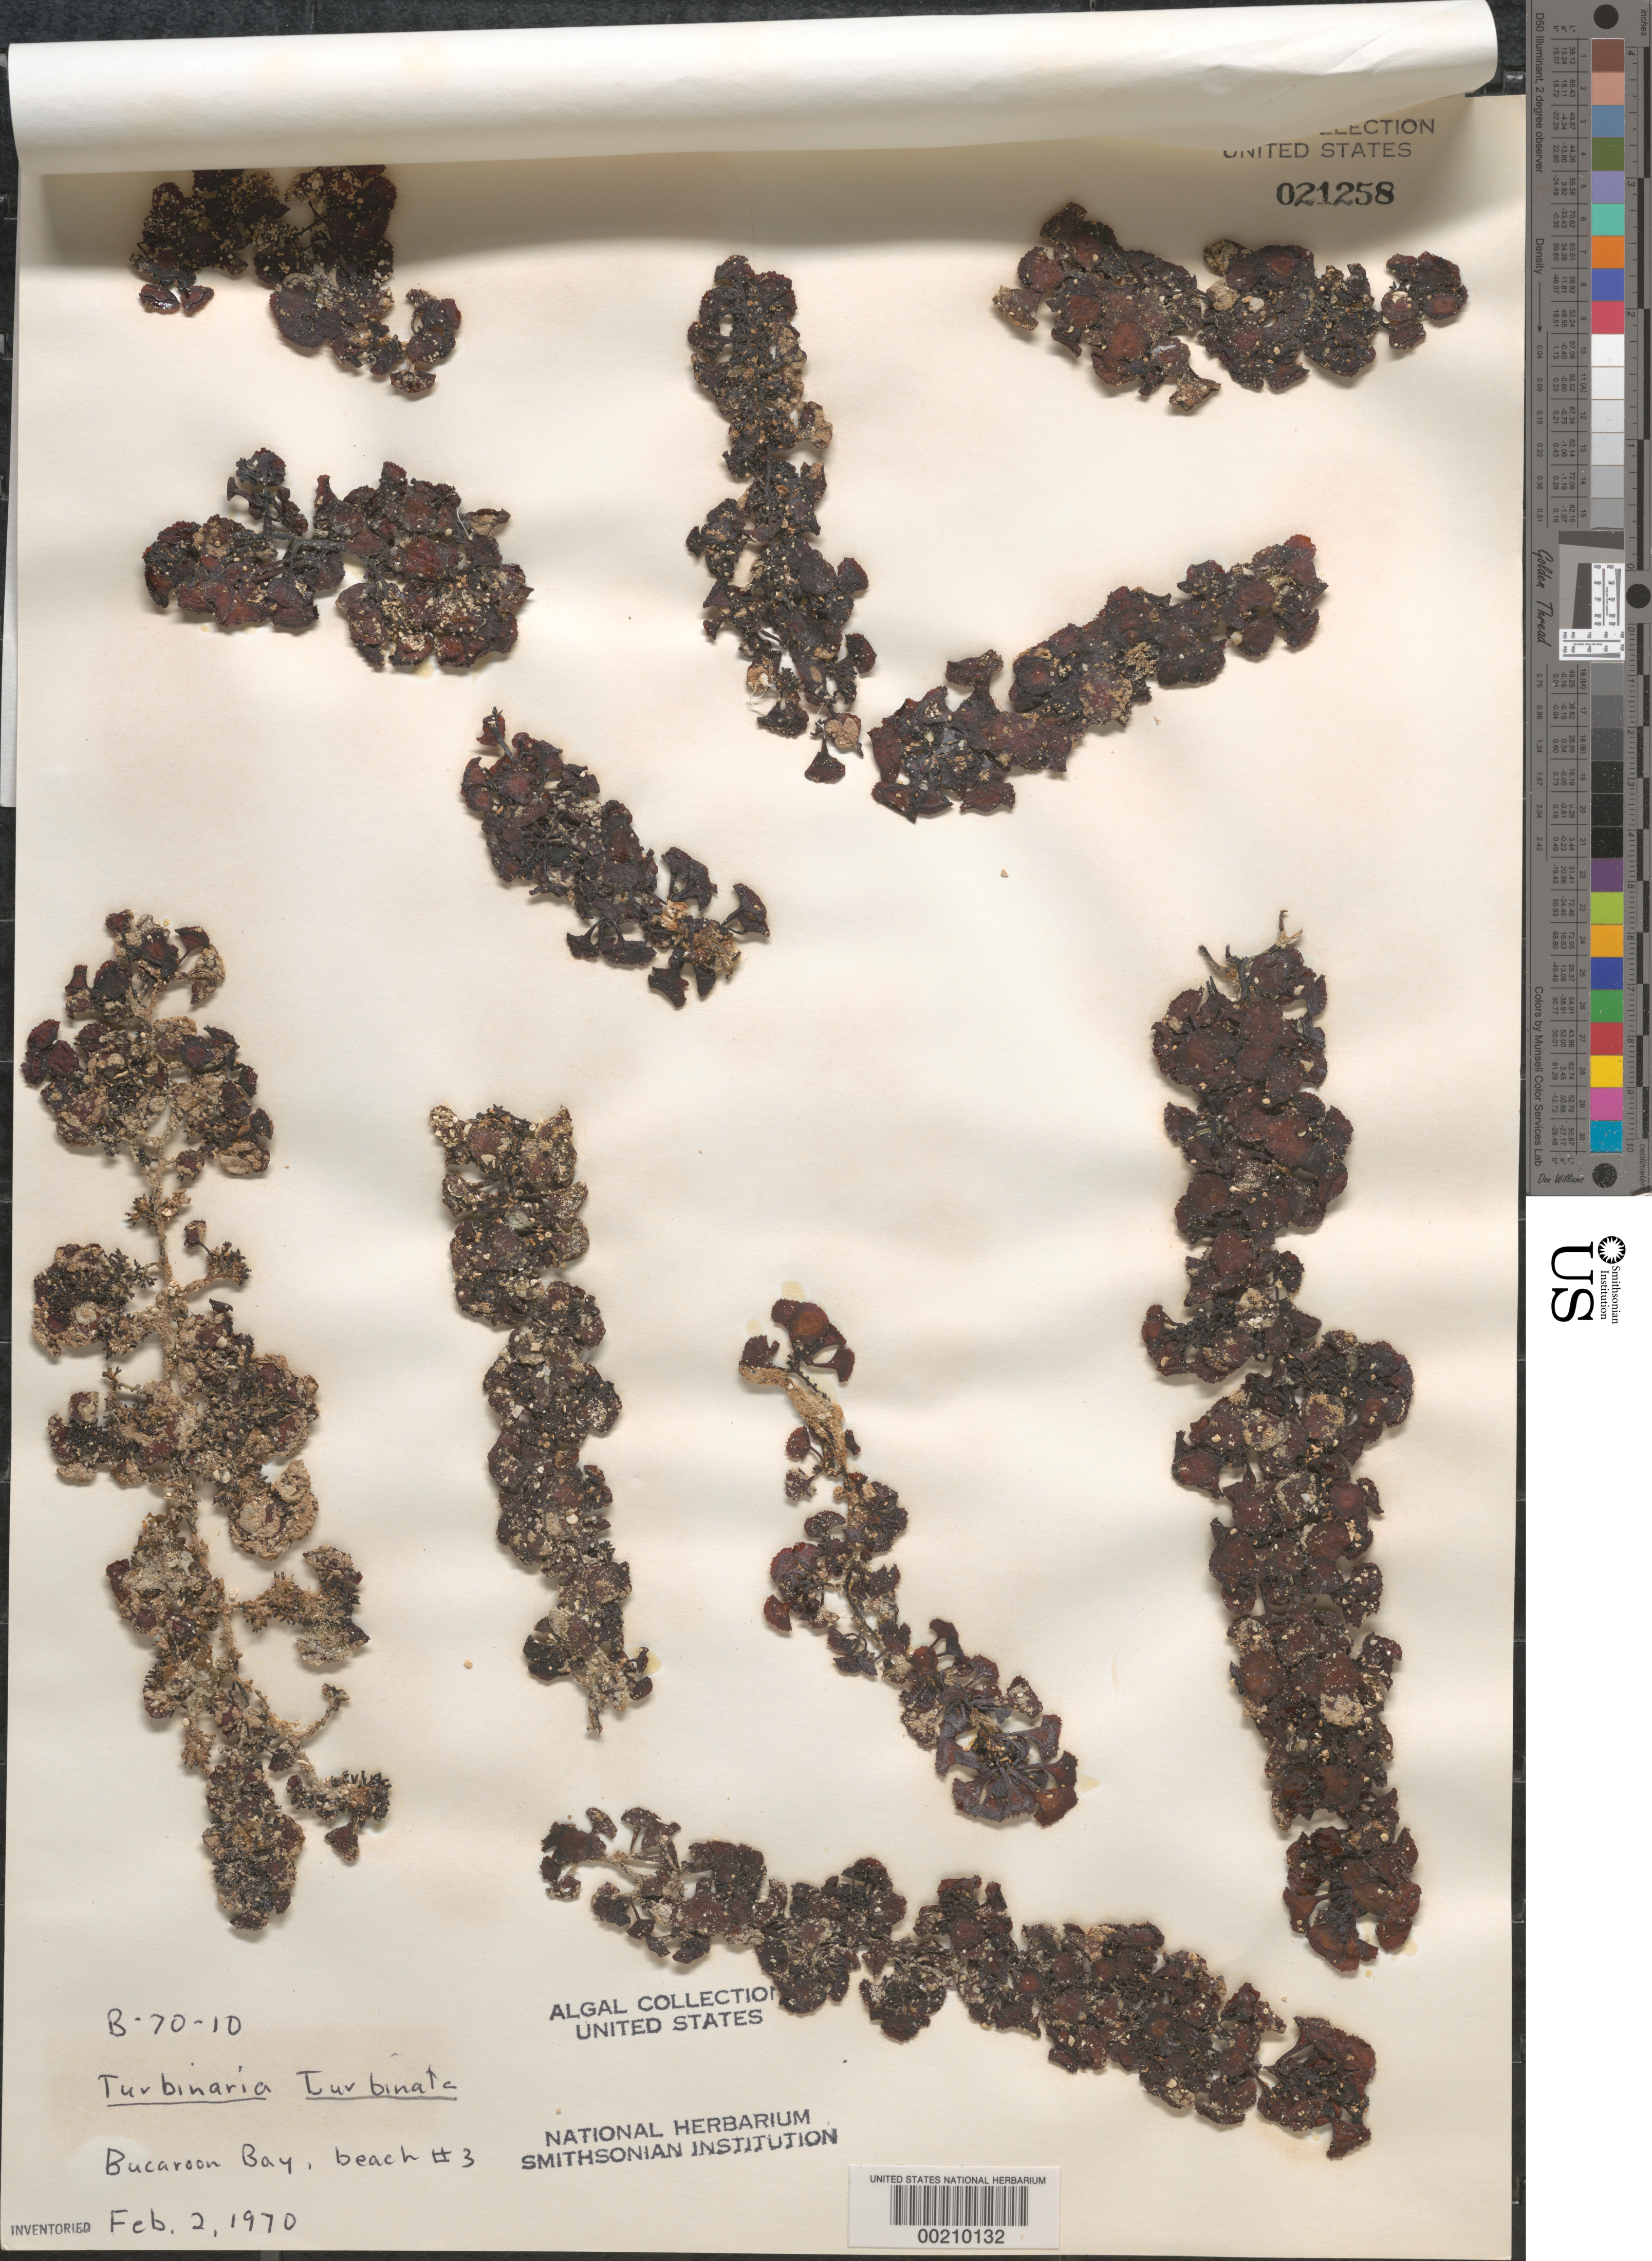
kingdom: Chromista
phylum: Ochrophyta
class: Phaeophyceae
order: Fucales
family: Sargassaceae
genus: Turbinaria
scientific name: Turbinaria turbinata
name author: (L.) Kuntze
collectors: E. Friedmann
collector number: B-70-10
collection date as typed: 02 Feb 1970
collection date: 1970-02-02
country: Bahamas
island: Great Abaco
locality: Buckaroon Bay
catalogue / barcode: US 21258